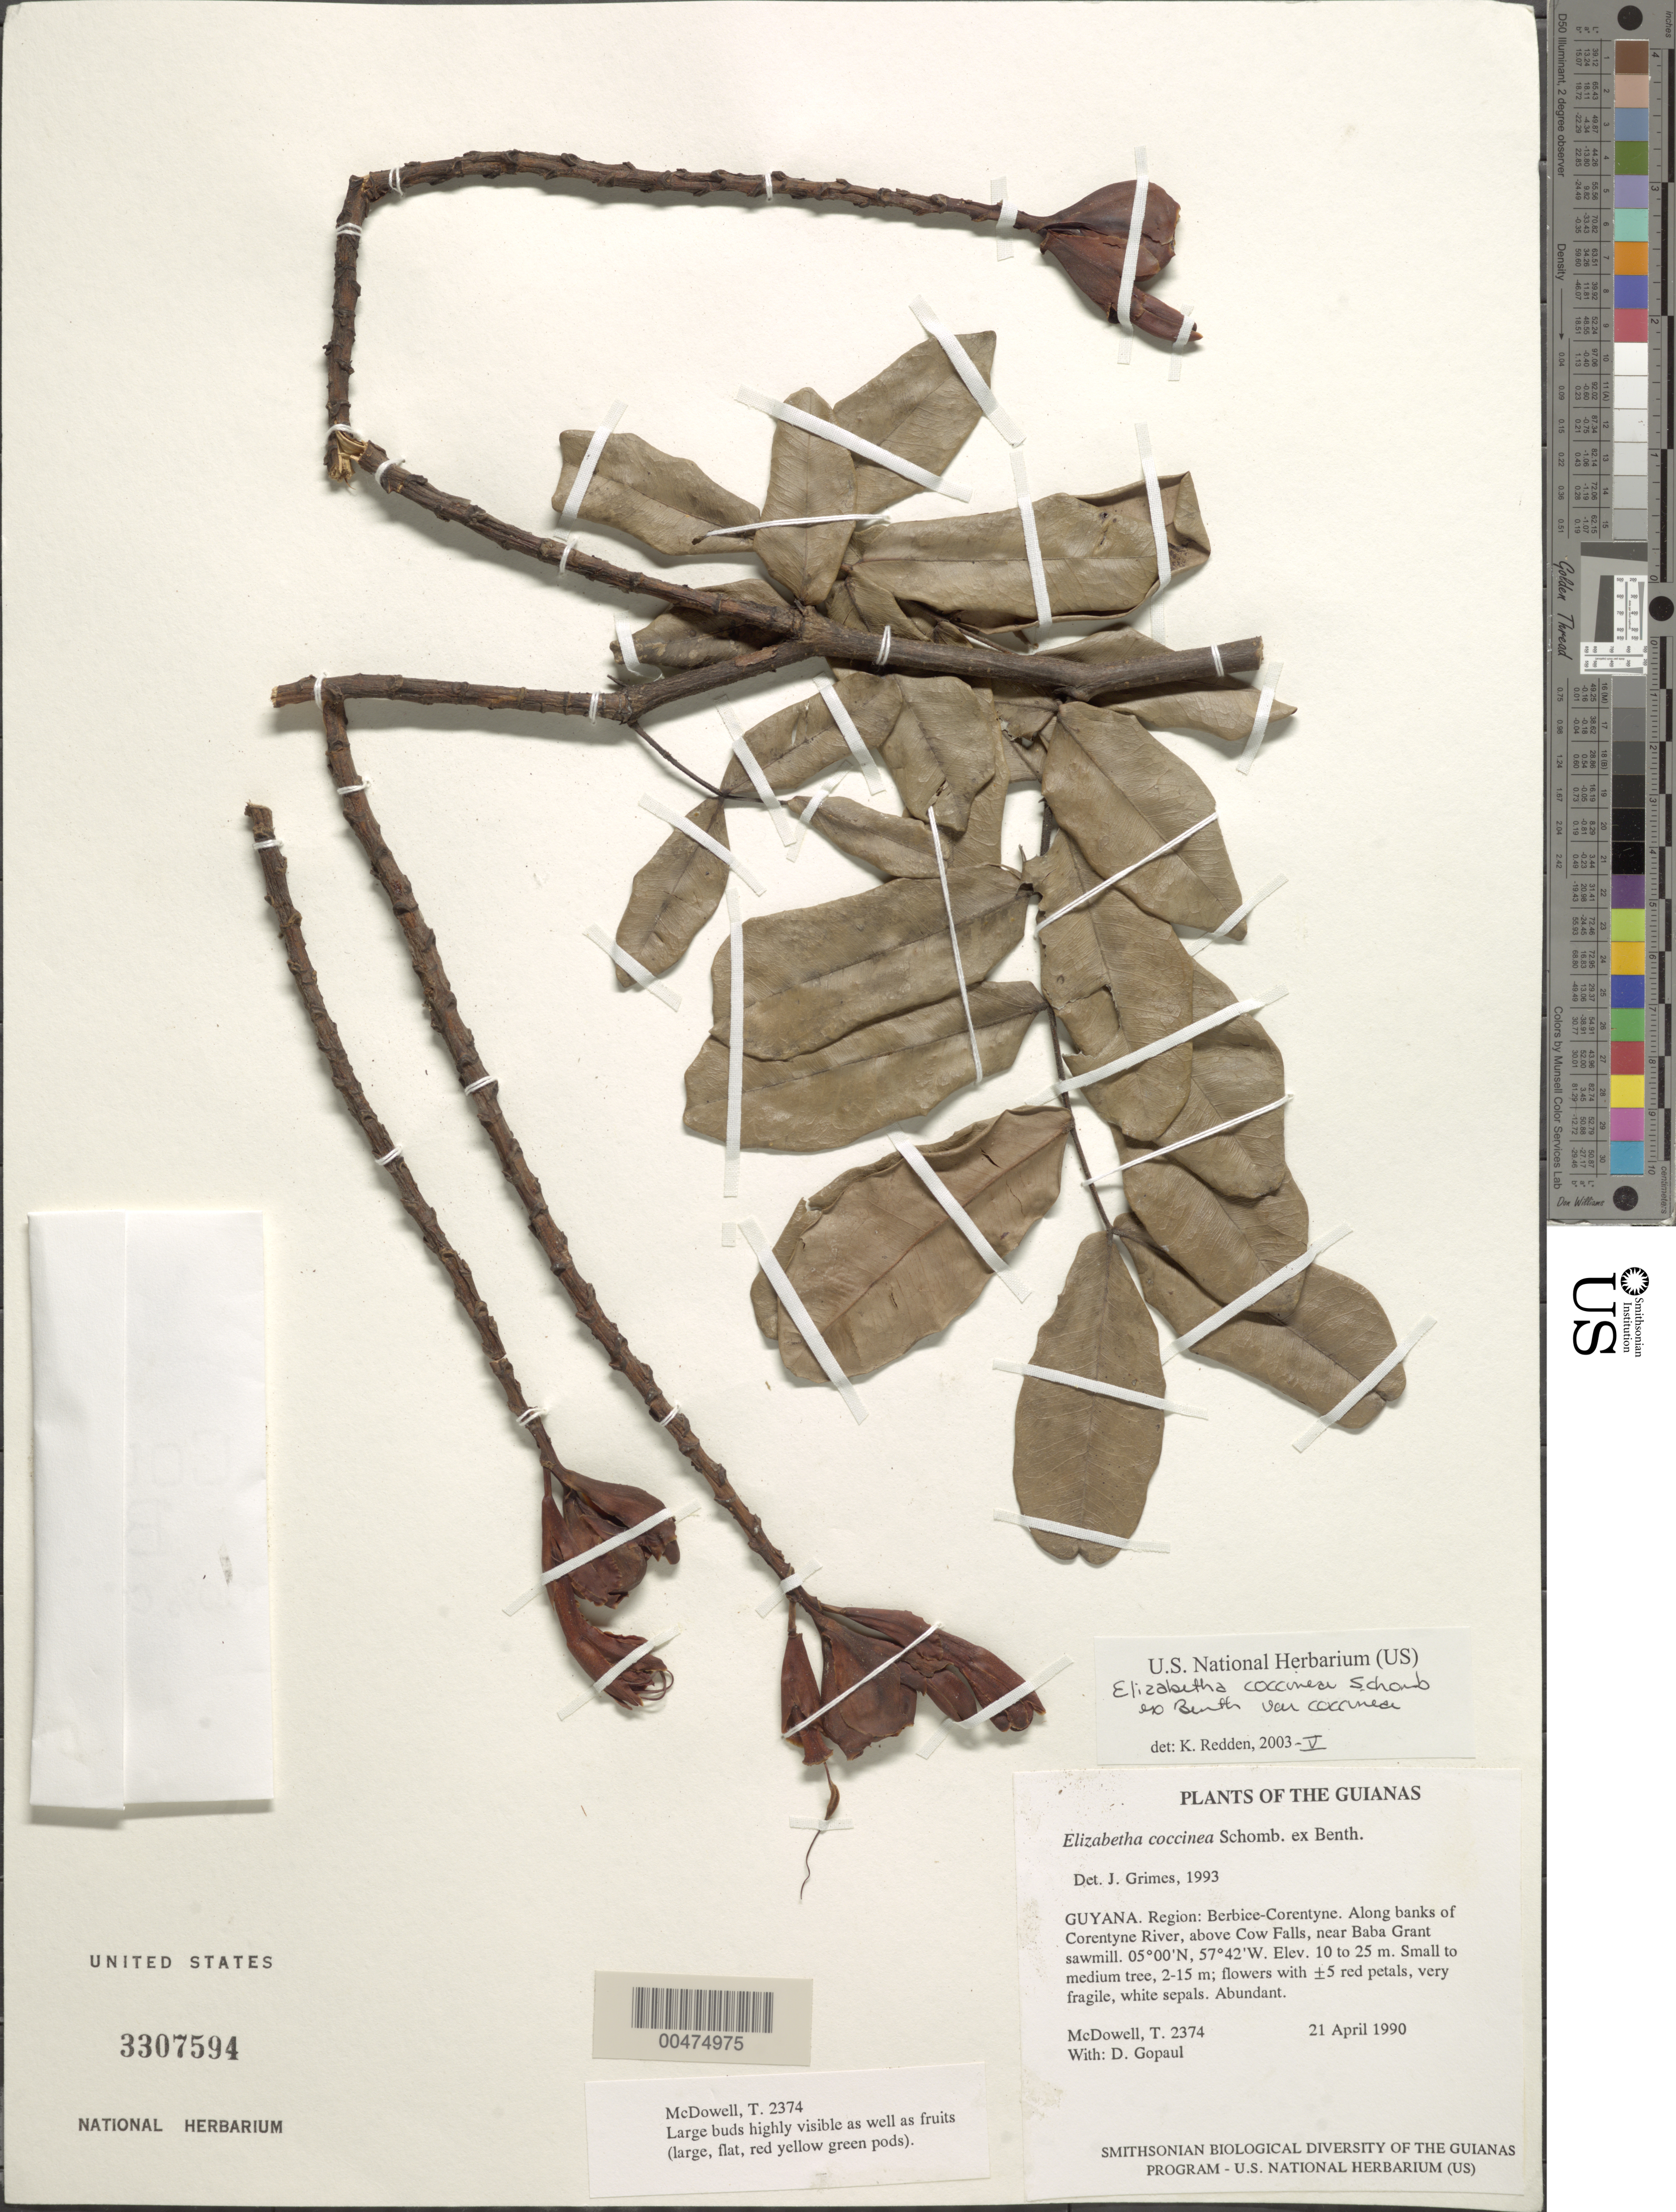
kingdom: Plantae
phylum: Tracheophyta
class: Magnoliopsida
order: Fabales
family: Fabaceae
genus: Elizabetha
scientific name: Elizabetha coccinea var. coccinea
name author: M.R. Schomb. ex Benth.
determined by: Redden, K. M.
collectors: T. McDowell & D. Gopaul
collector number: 2374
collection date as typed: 20 April 1990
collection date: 1990-04-20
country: Guyana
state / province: E. Berbice-Corentyne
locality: Corentyne River, between Cow Falls and Baba Grant sawmill landing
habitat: Along banks of river at flood level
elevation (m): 10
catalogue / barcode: US 3307594